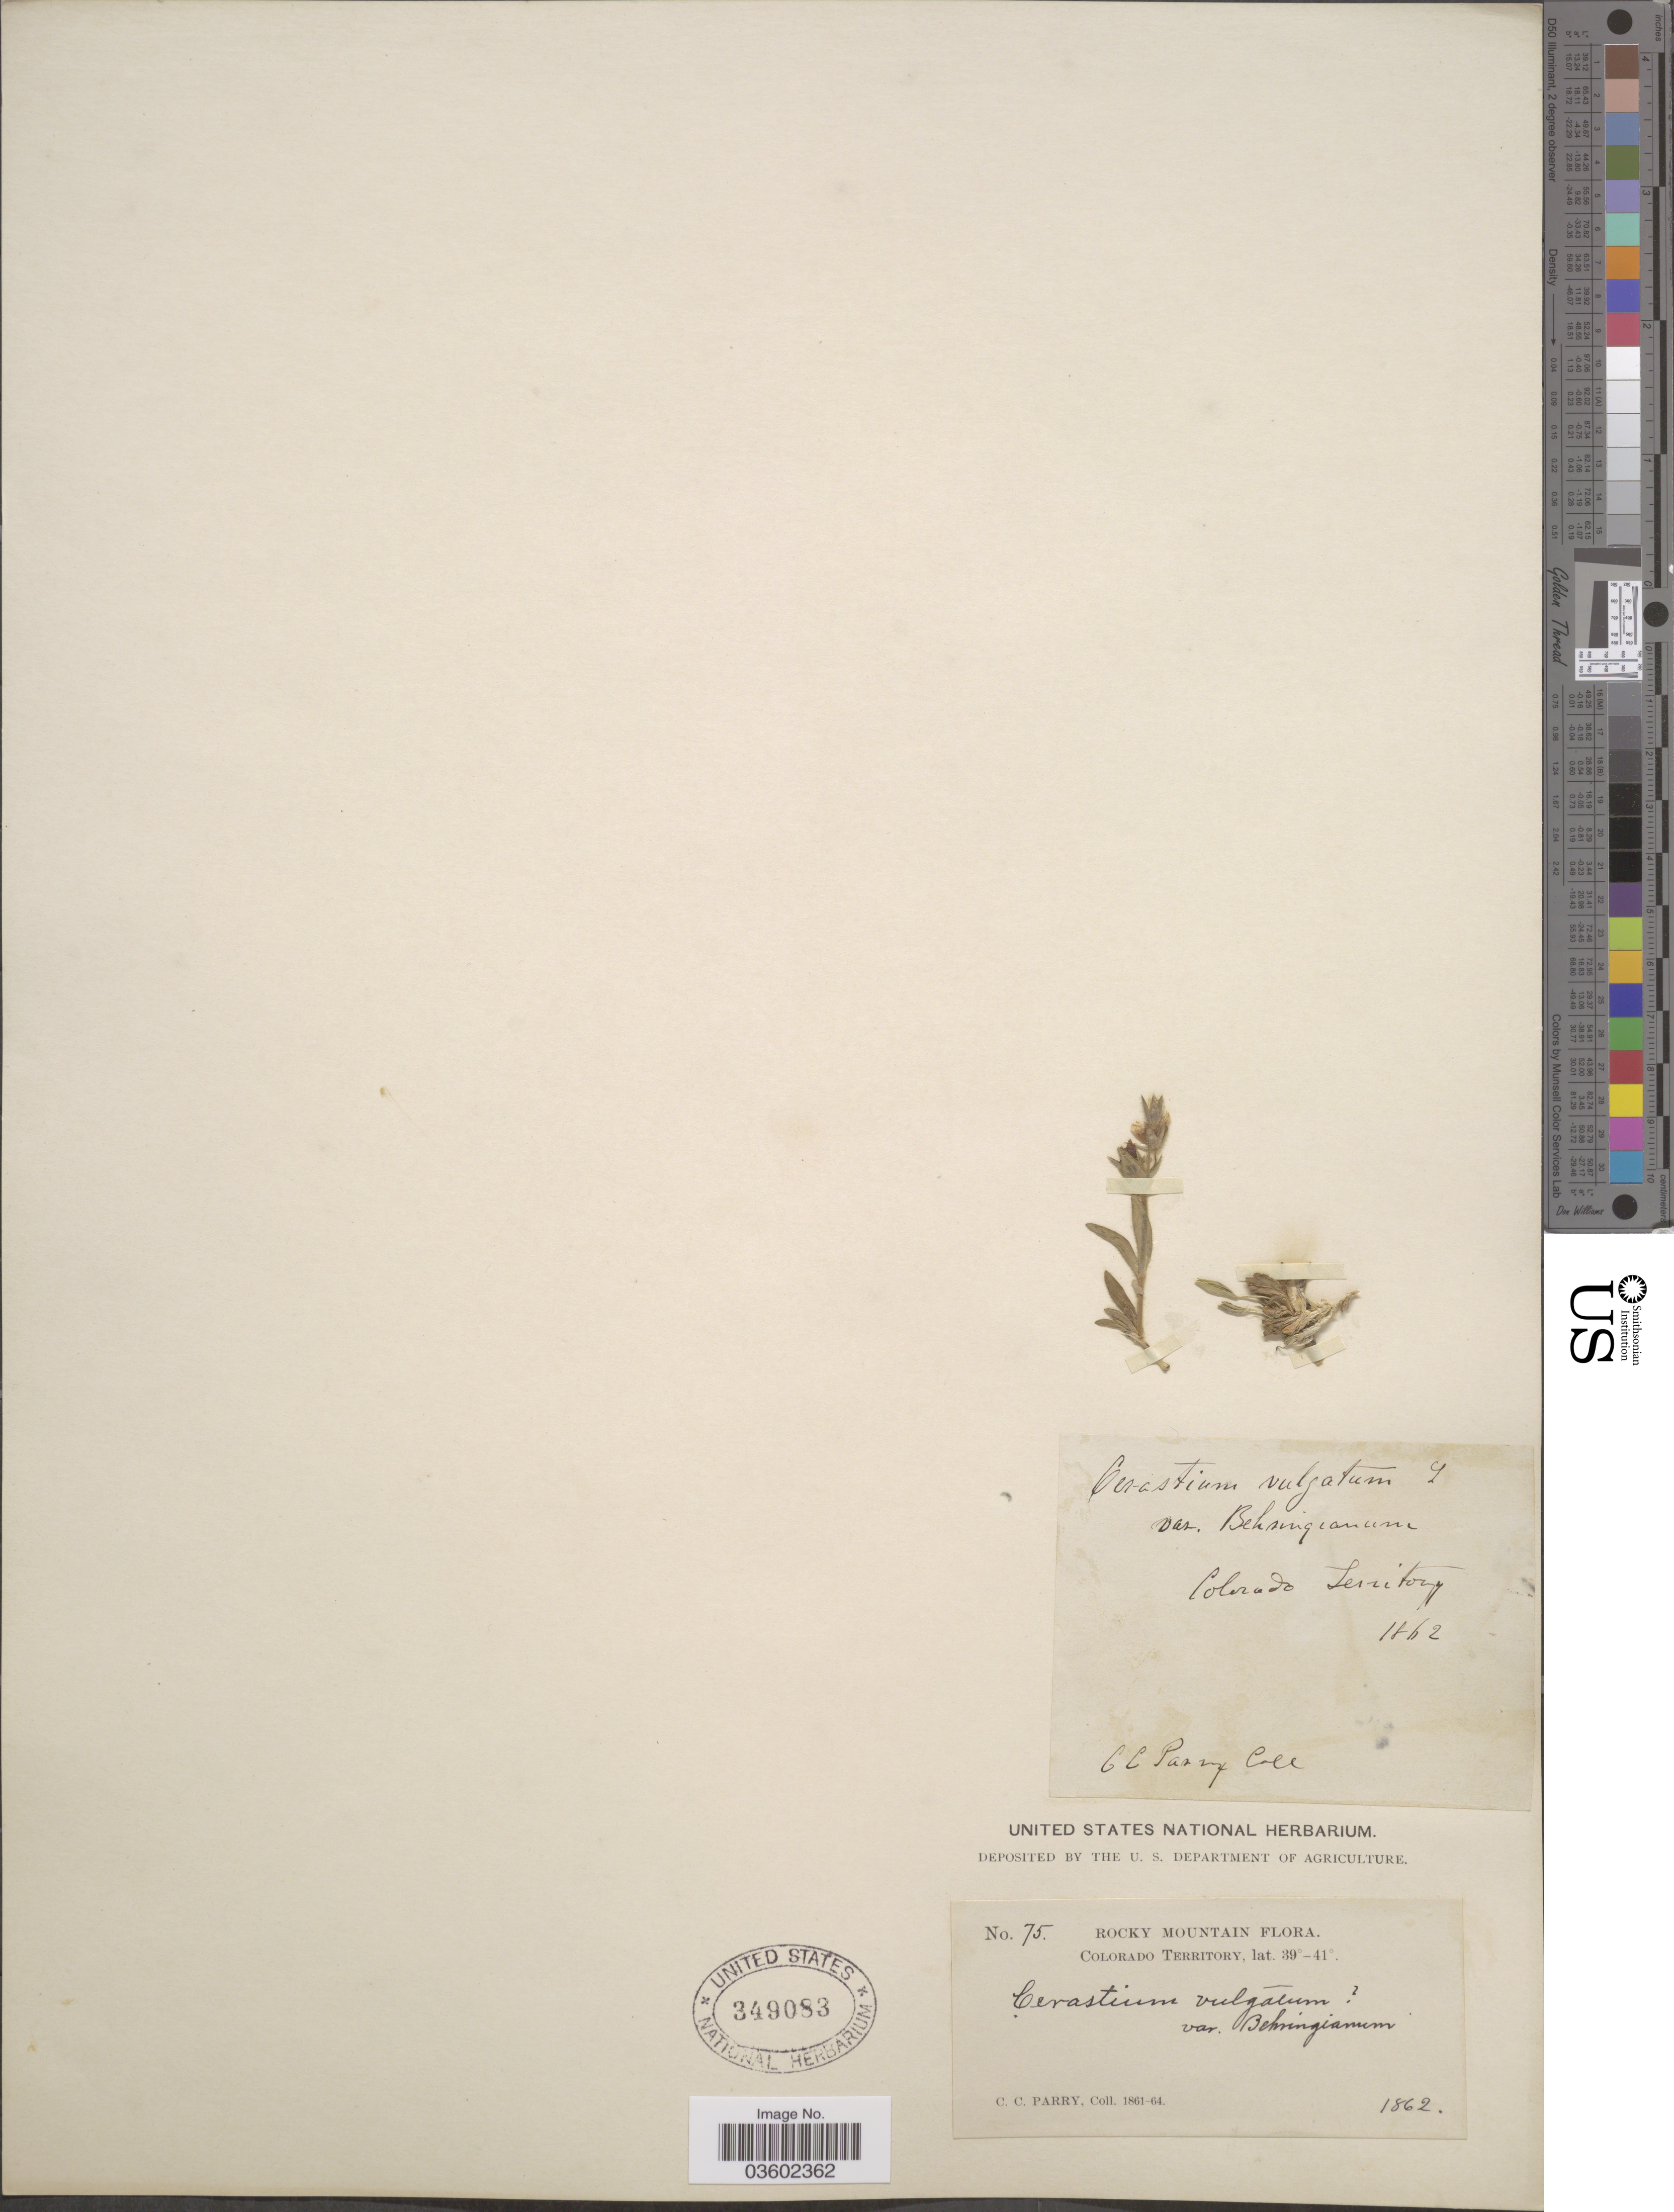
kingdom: Plantae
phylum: Tracheophyta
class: Magnoliopsida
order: Caryophyllales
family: Caryophyllaceae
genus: Cerastium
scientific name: Cerastium vulgatum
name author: L.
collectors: C. C. Parry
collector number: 75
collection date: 1862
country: United States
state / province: Colorado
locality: Rocky Mountain. Colorado Territory.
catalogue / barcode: US 349083